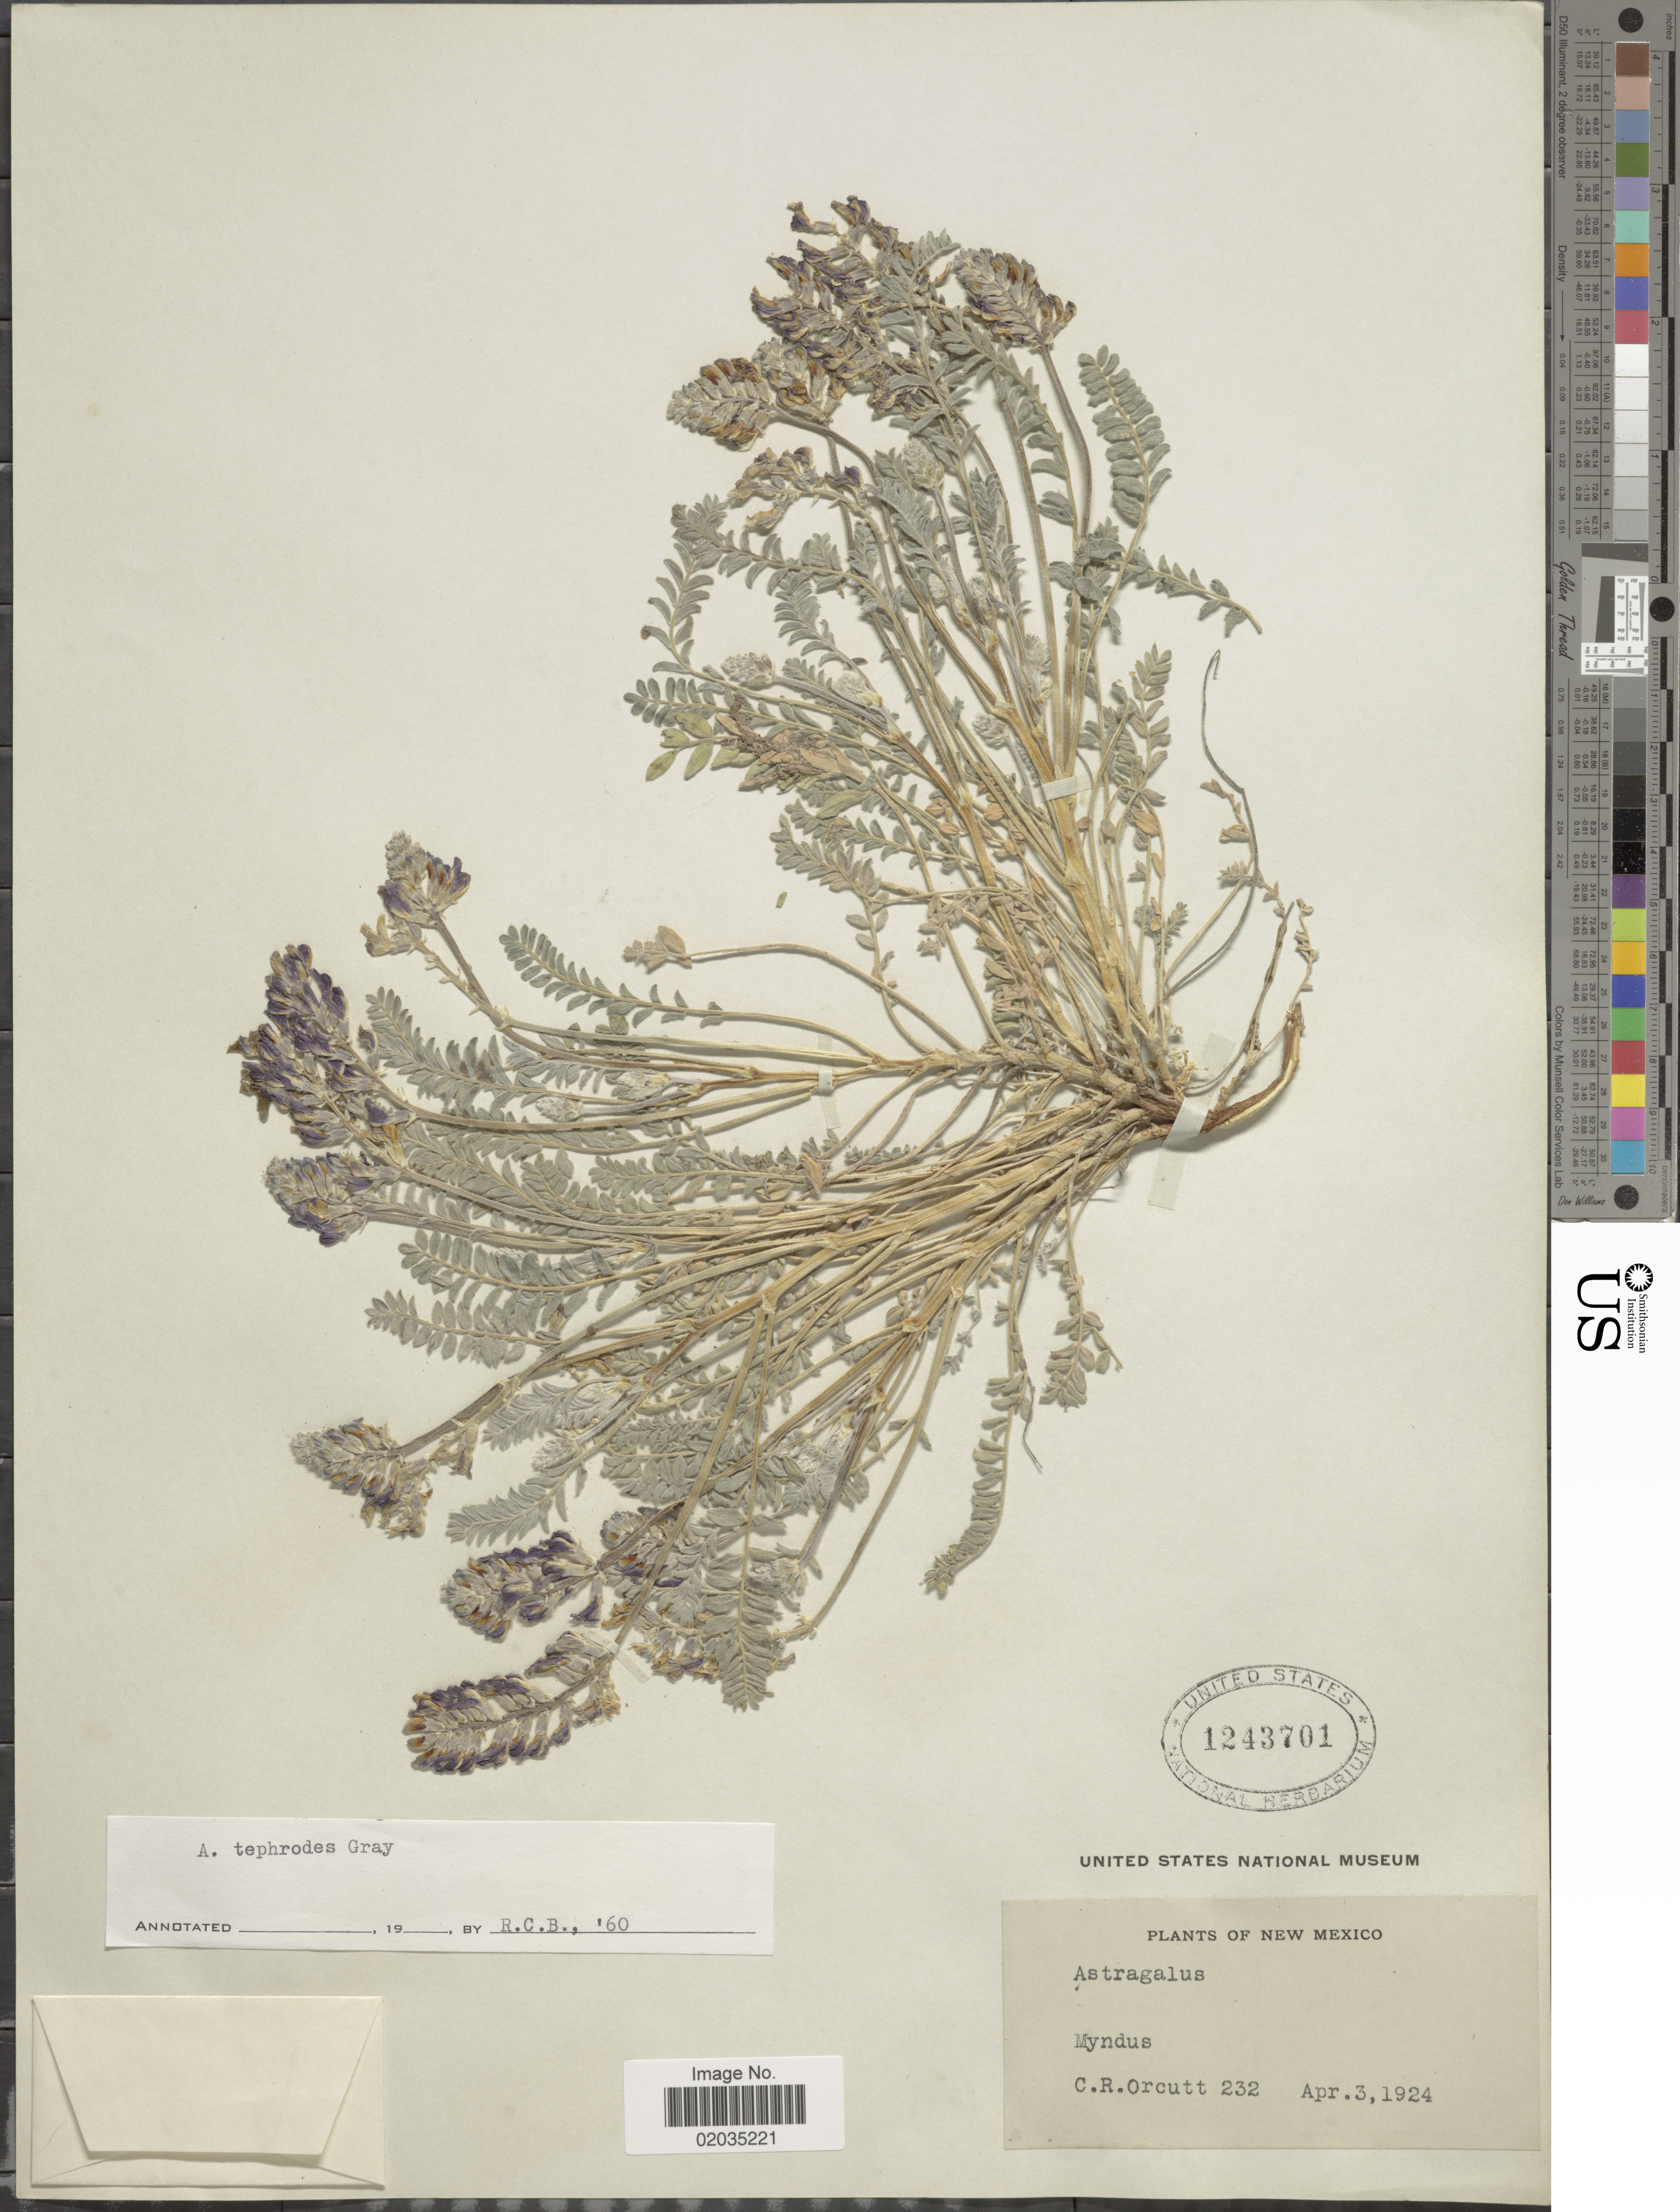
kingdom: Plantae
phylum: Tracheophyta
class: Magnoliopsida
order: Fabales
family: Fabaceae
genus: Astragalus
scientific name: Astragalus tephrodes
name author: A. Gray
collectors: C. R. Orcutt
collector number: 232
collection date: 1924-04-03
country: United States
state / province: New Mexico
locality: Myndus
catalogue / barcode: US 1243701